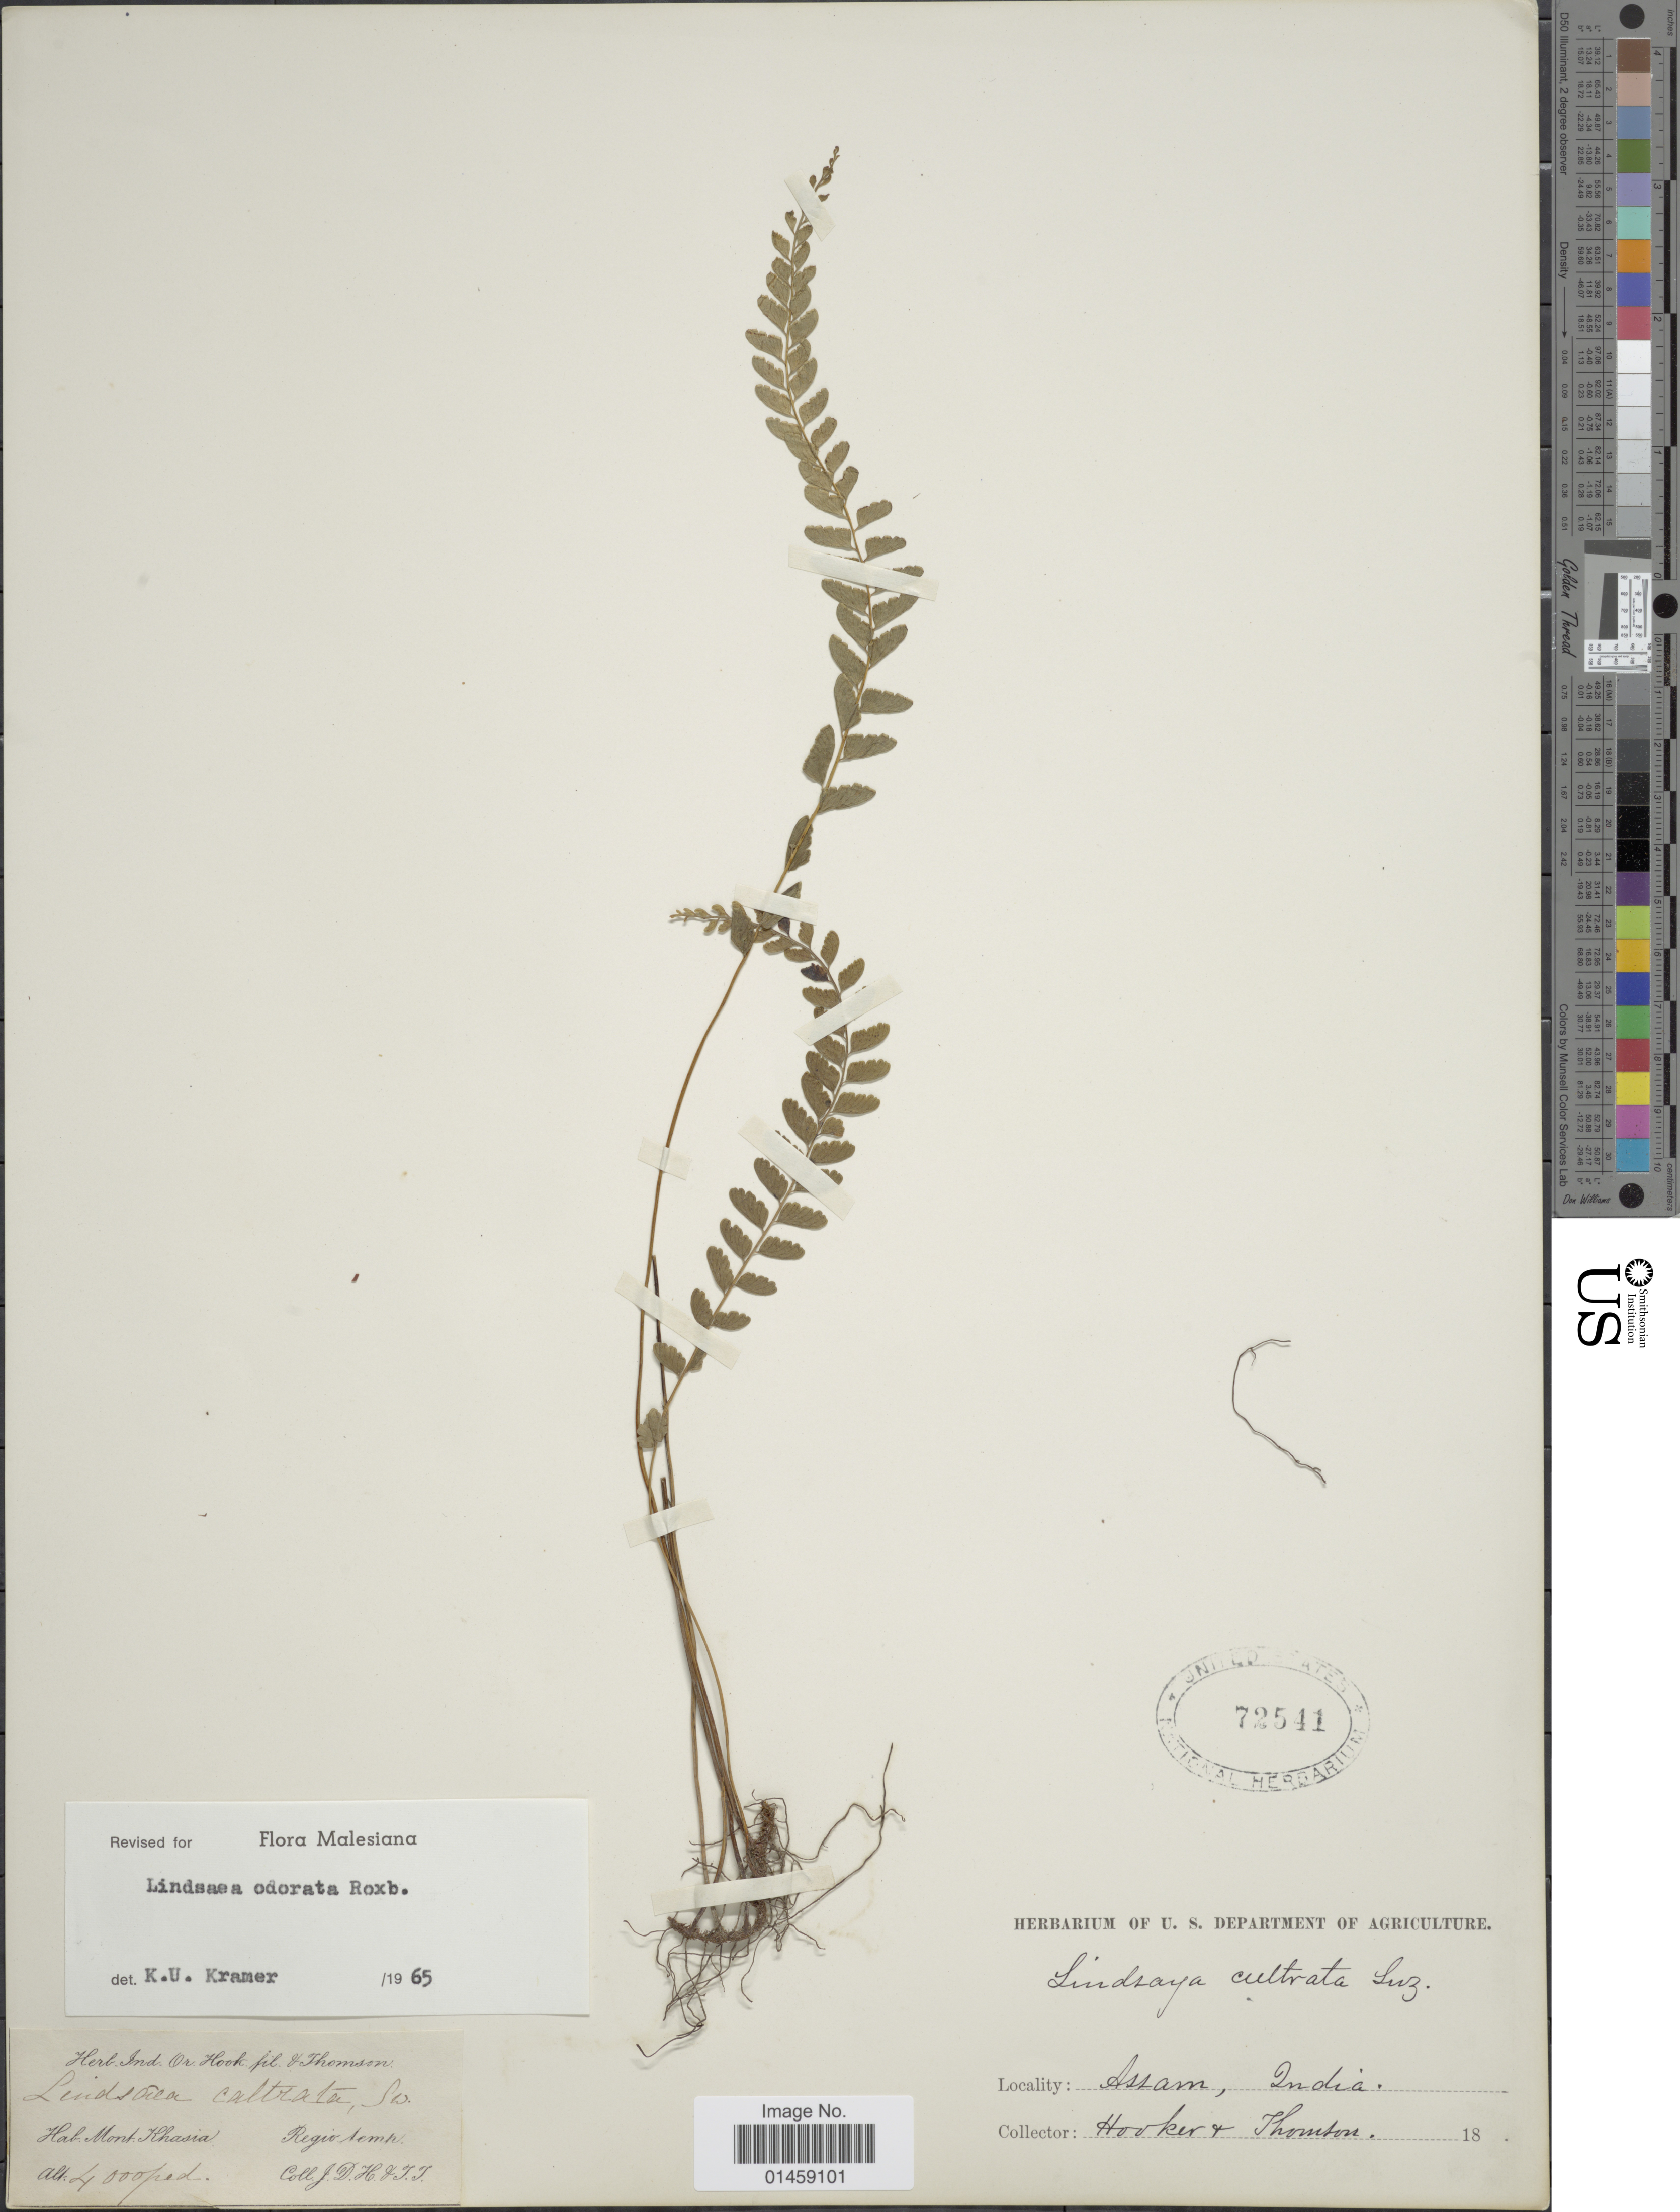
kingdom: Plantae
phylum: Tracheophyta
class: Polypodiopsida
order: Polypodiales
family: Lindsaeaceae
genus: Lindsaea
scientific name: Lindsaea odorata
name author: Roxb.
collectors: J. D. Hooker & T. Thomson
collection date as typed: Transcribed d/m/y: //18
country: India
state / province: Assam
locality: Assam, India, Mont Khasia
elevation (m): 1219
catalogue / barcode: US 72541